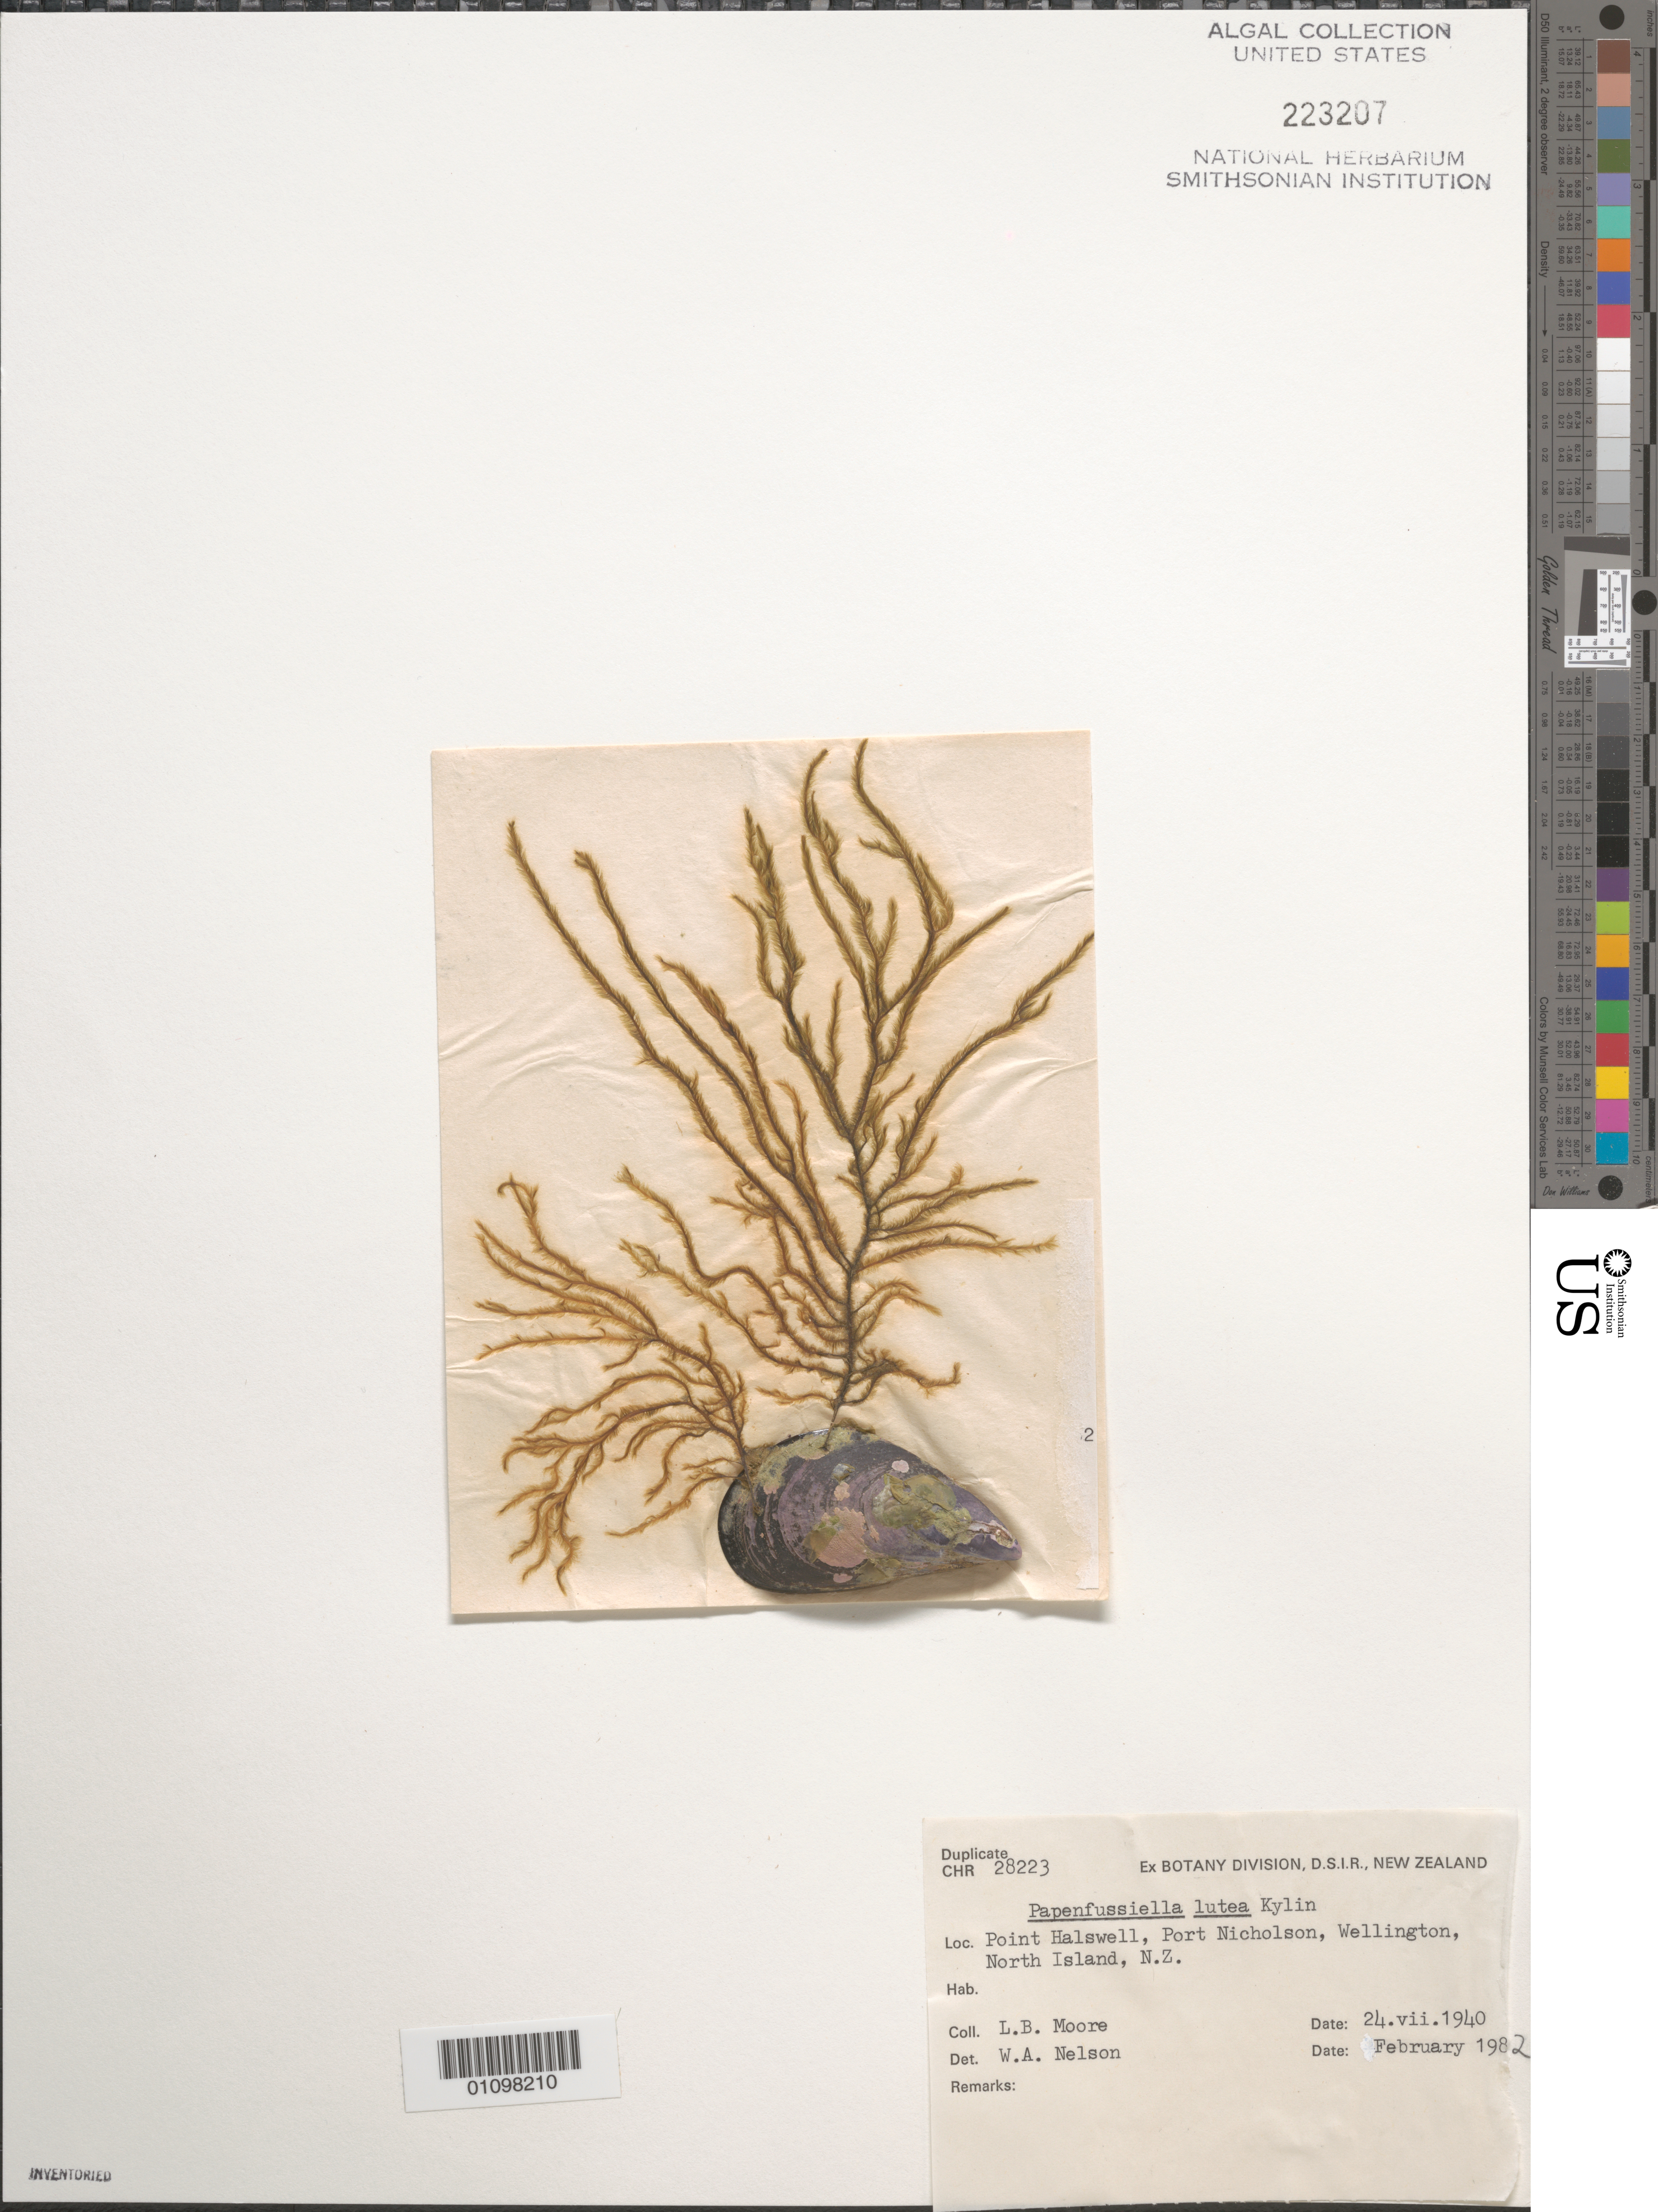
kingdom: Chromista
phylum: Ochrophyta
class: Phaeophyceae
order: Ectocarpales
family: Chordariaceae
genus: Papenfussiella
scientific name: Papenfussiella lutea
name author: Kylin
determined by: Nelson, W. A.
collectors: L. Moore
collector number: Duplicate CHR 28223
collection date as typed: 24 Jul 1940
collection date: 1940-07-24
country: New Zealand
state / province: Wellington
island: North Island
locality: Point Halswell, Port Nicholson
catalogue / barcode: US 223207